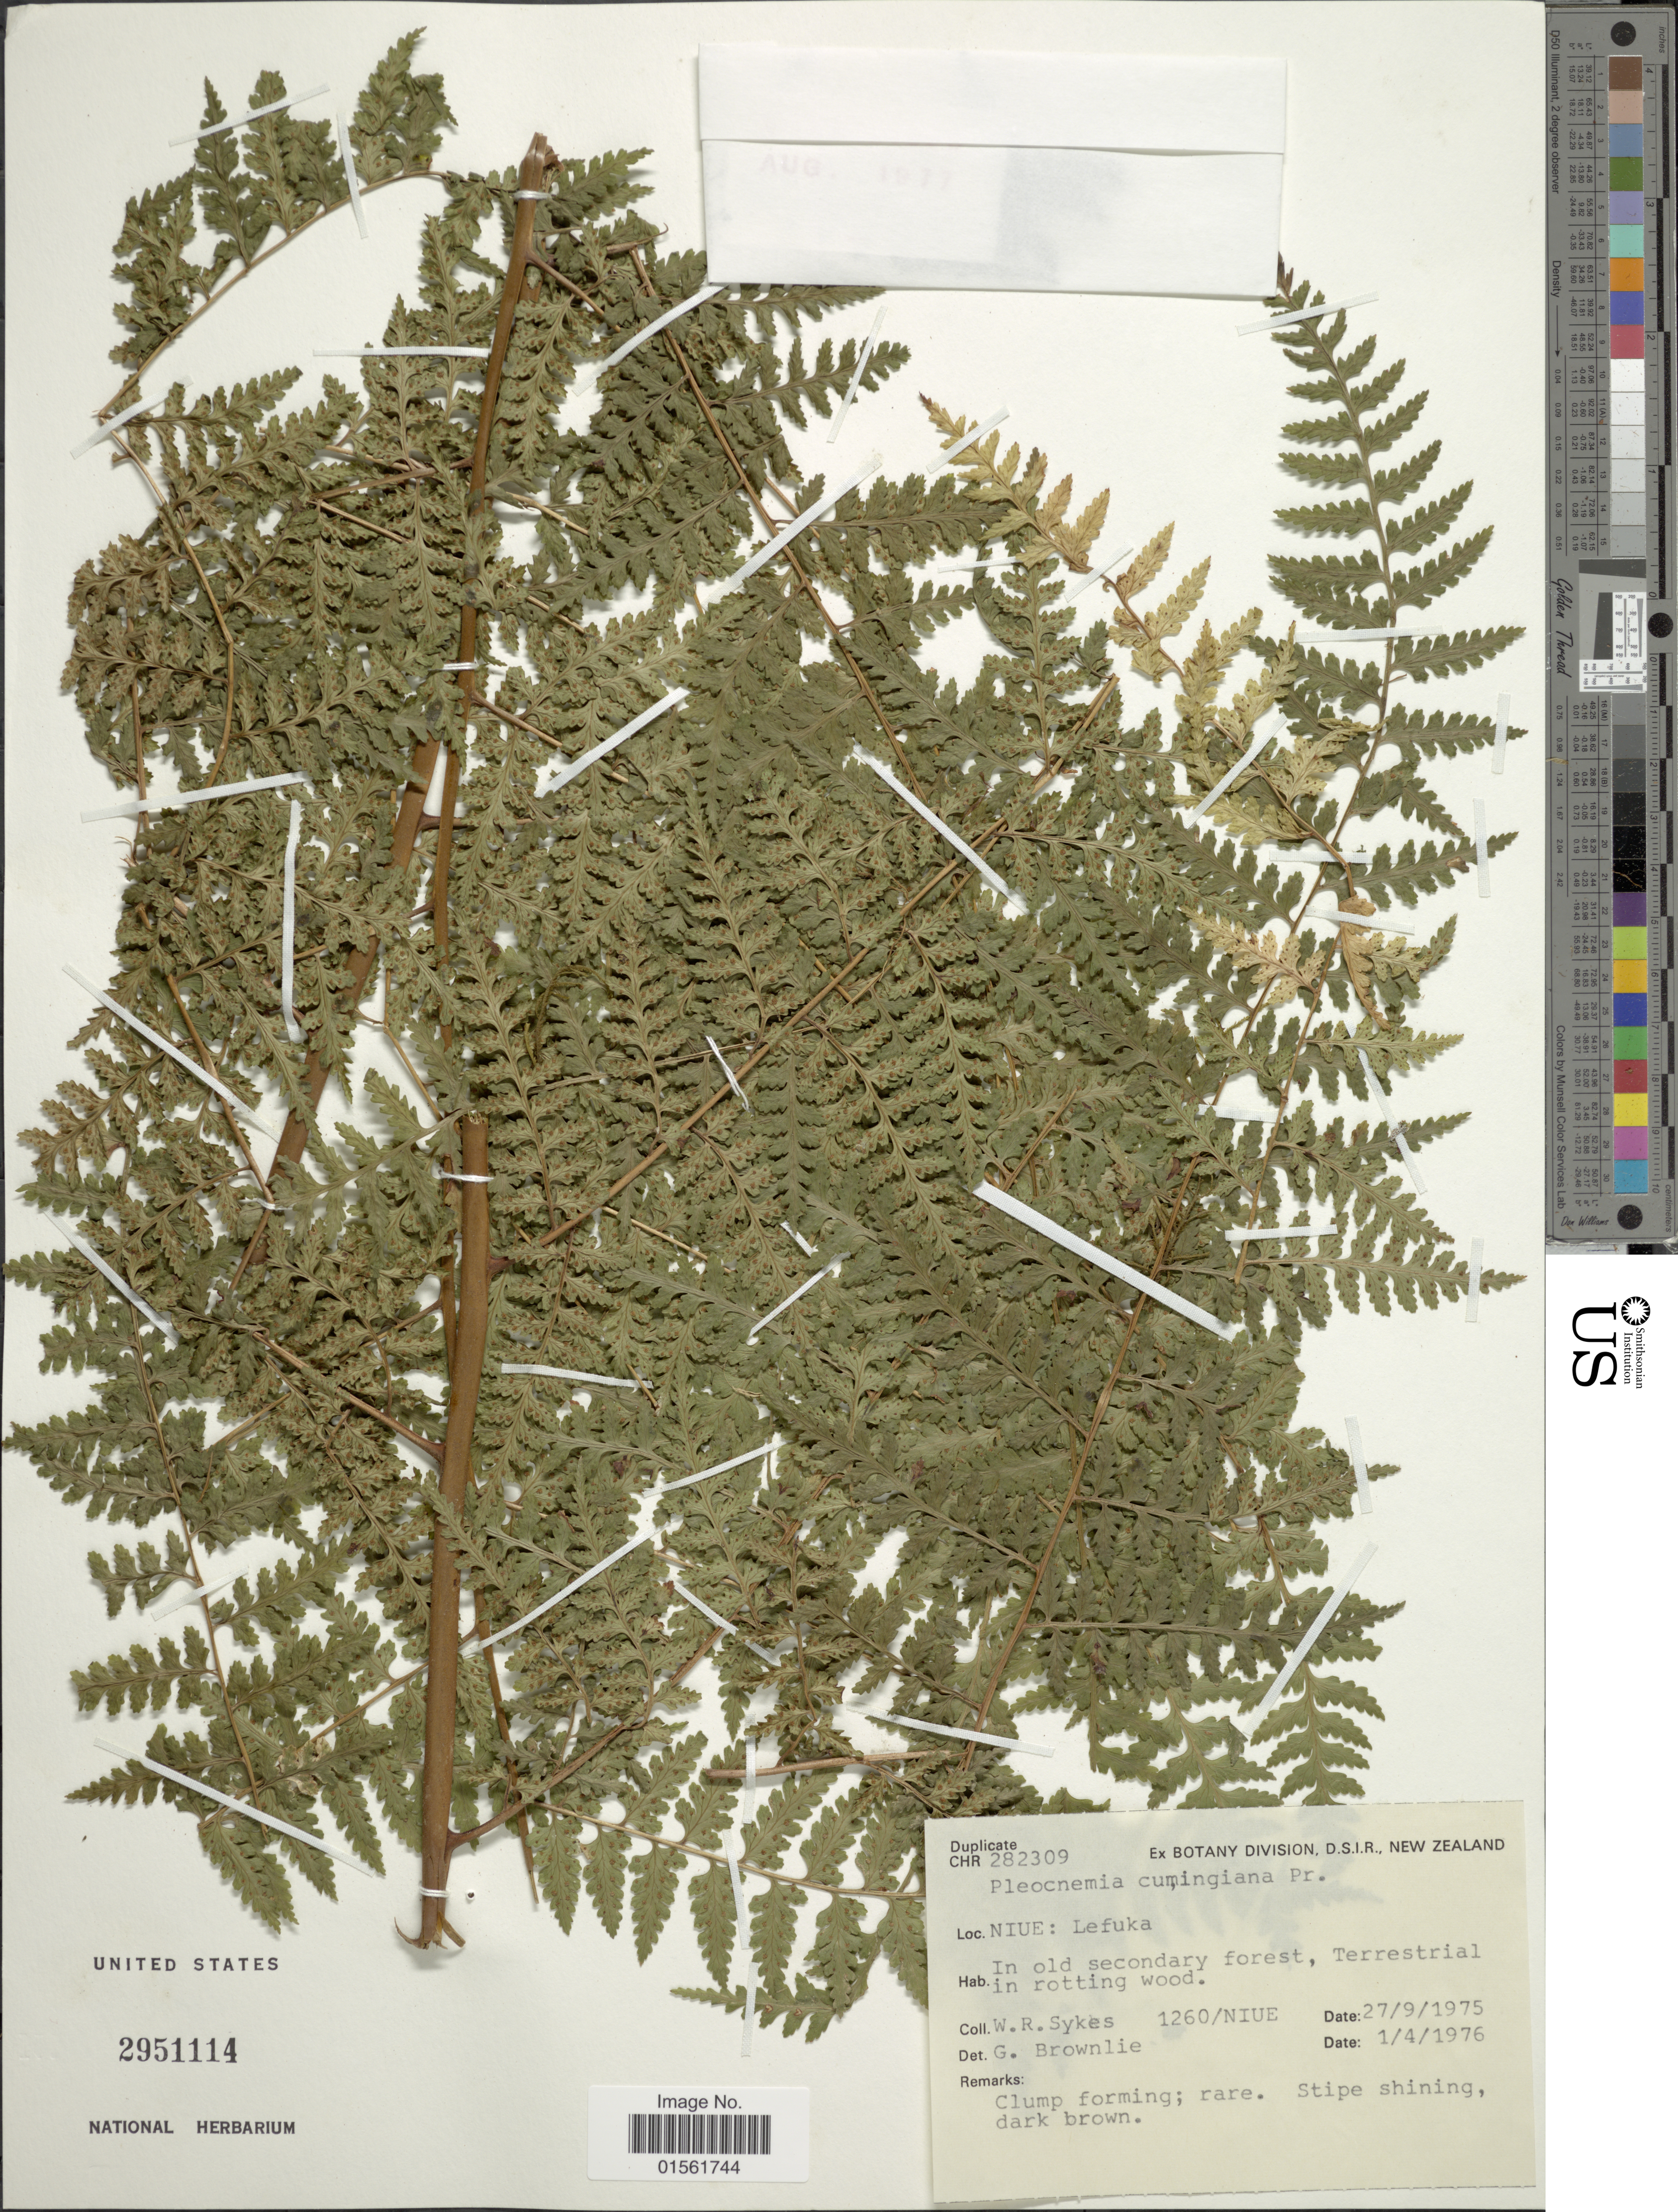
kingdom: Plantae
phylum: Tracheophyta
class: Polypodiopsida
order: Polypodiales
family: Dryopteridaceae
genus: Pleocnemia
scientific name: Pleocnemia cumingiana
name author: C. Presl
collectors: W. R. Sykes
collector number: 1260/NIUE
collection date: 1975-09-27/1976-04-01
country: Niue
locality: Lefuka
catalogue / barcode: US 2951114